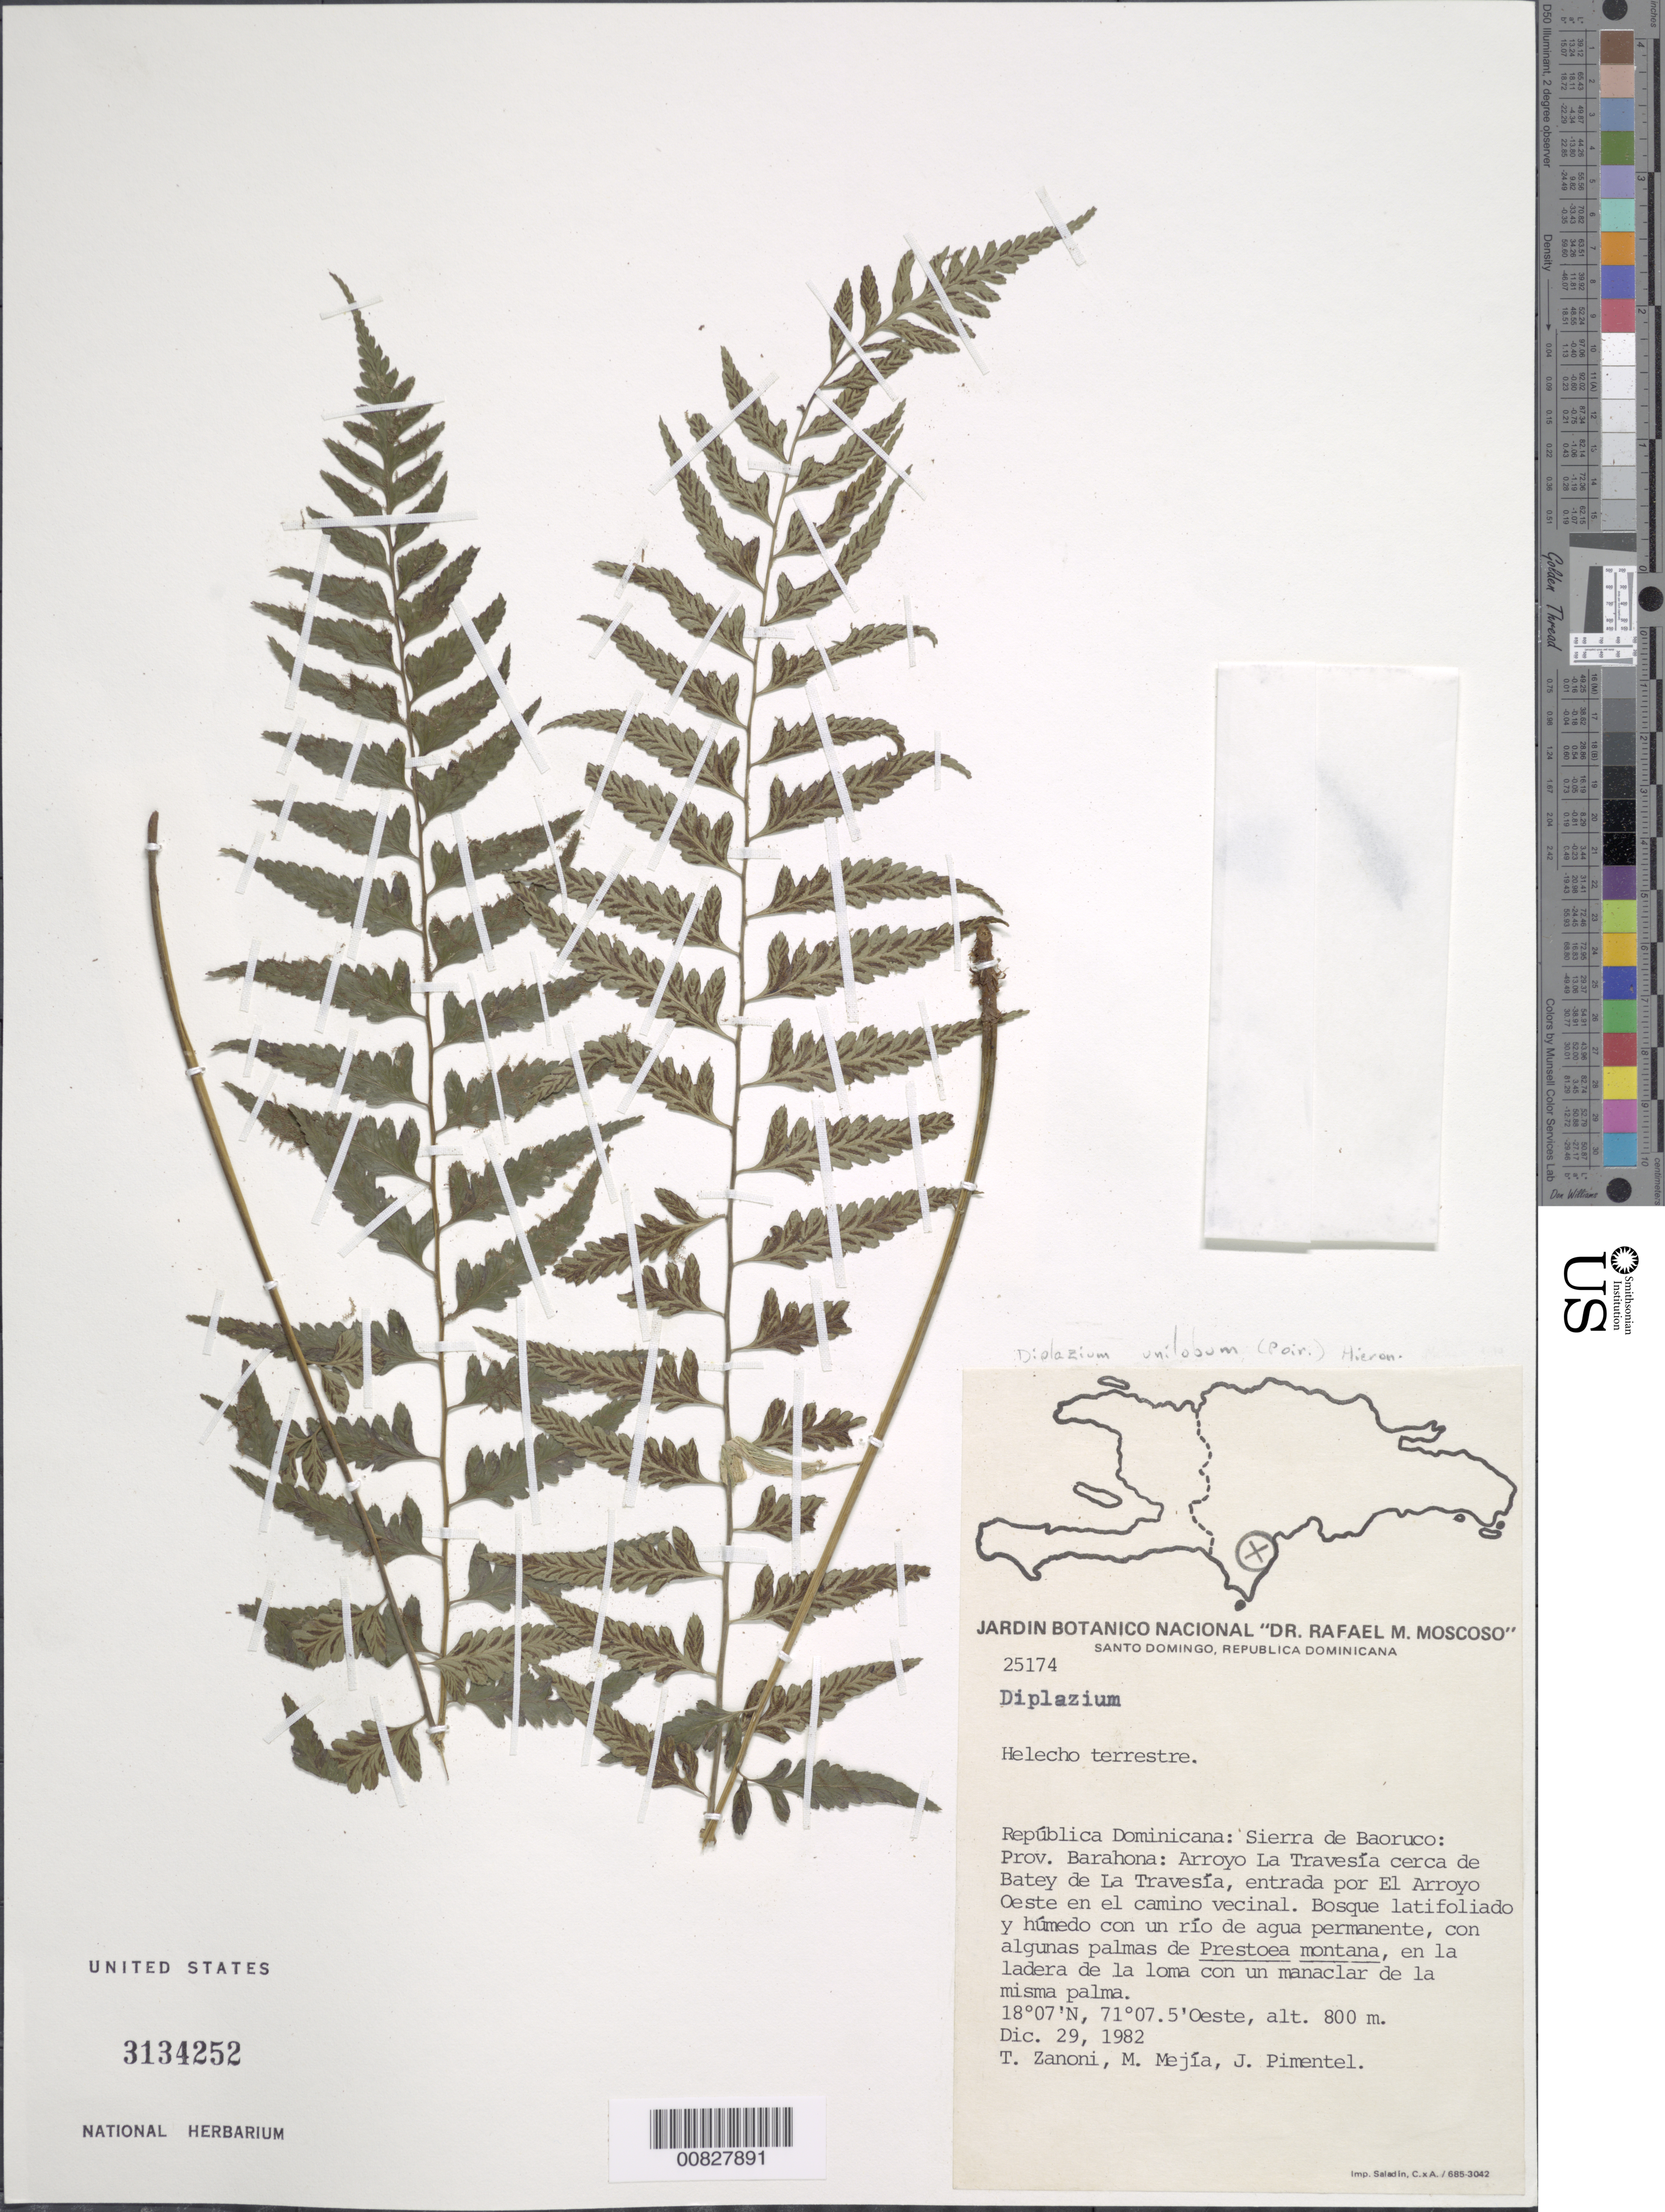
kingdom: Plantae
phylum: Tracheophyta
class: Polypodiopsida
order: Polypodiales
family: Athyriaceae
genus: Diplazium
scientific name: Diplazium cristatum x D. unilobum (Poir.) Hieron.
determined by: Sánchez, C.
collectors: T. A. Zanoni, M. Mejia & J. Pimentel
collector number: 25174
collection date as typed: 29 Dec 1982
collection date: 1982-12-29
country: Dominican Republic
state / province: Barahona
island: Hispaniola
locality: Sierra de Baoruco, Arroyo La Travesía, cerca Batey de La Travesía, entrada por El Arroyo W en el camino vecinal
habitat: Bosque latifoliado y húmedo con un río de agua permanente, con algunas palmas de Prestoea montana, ladera de la loma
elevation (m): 800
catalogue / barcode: US 3134252